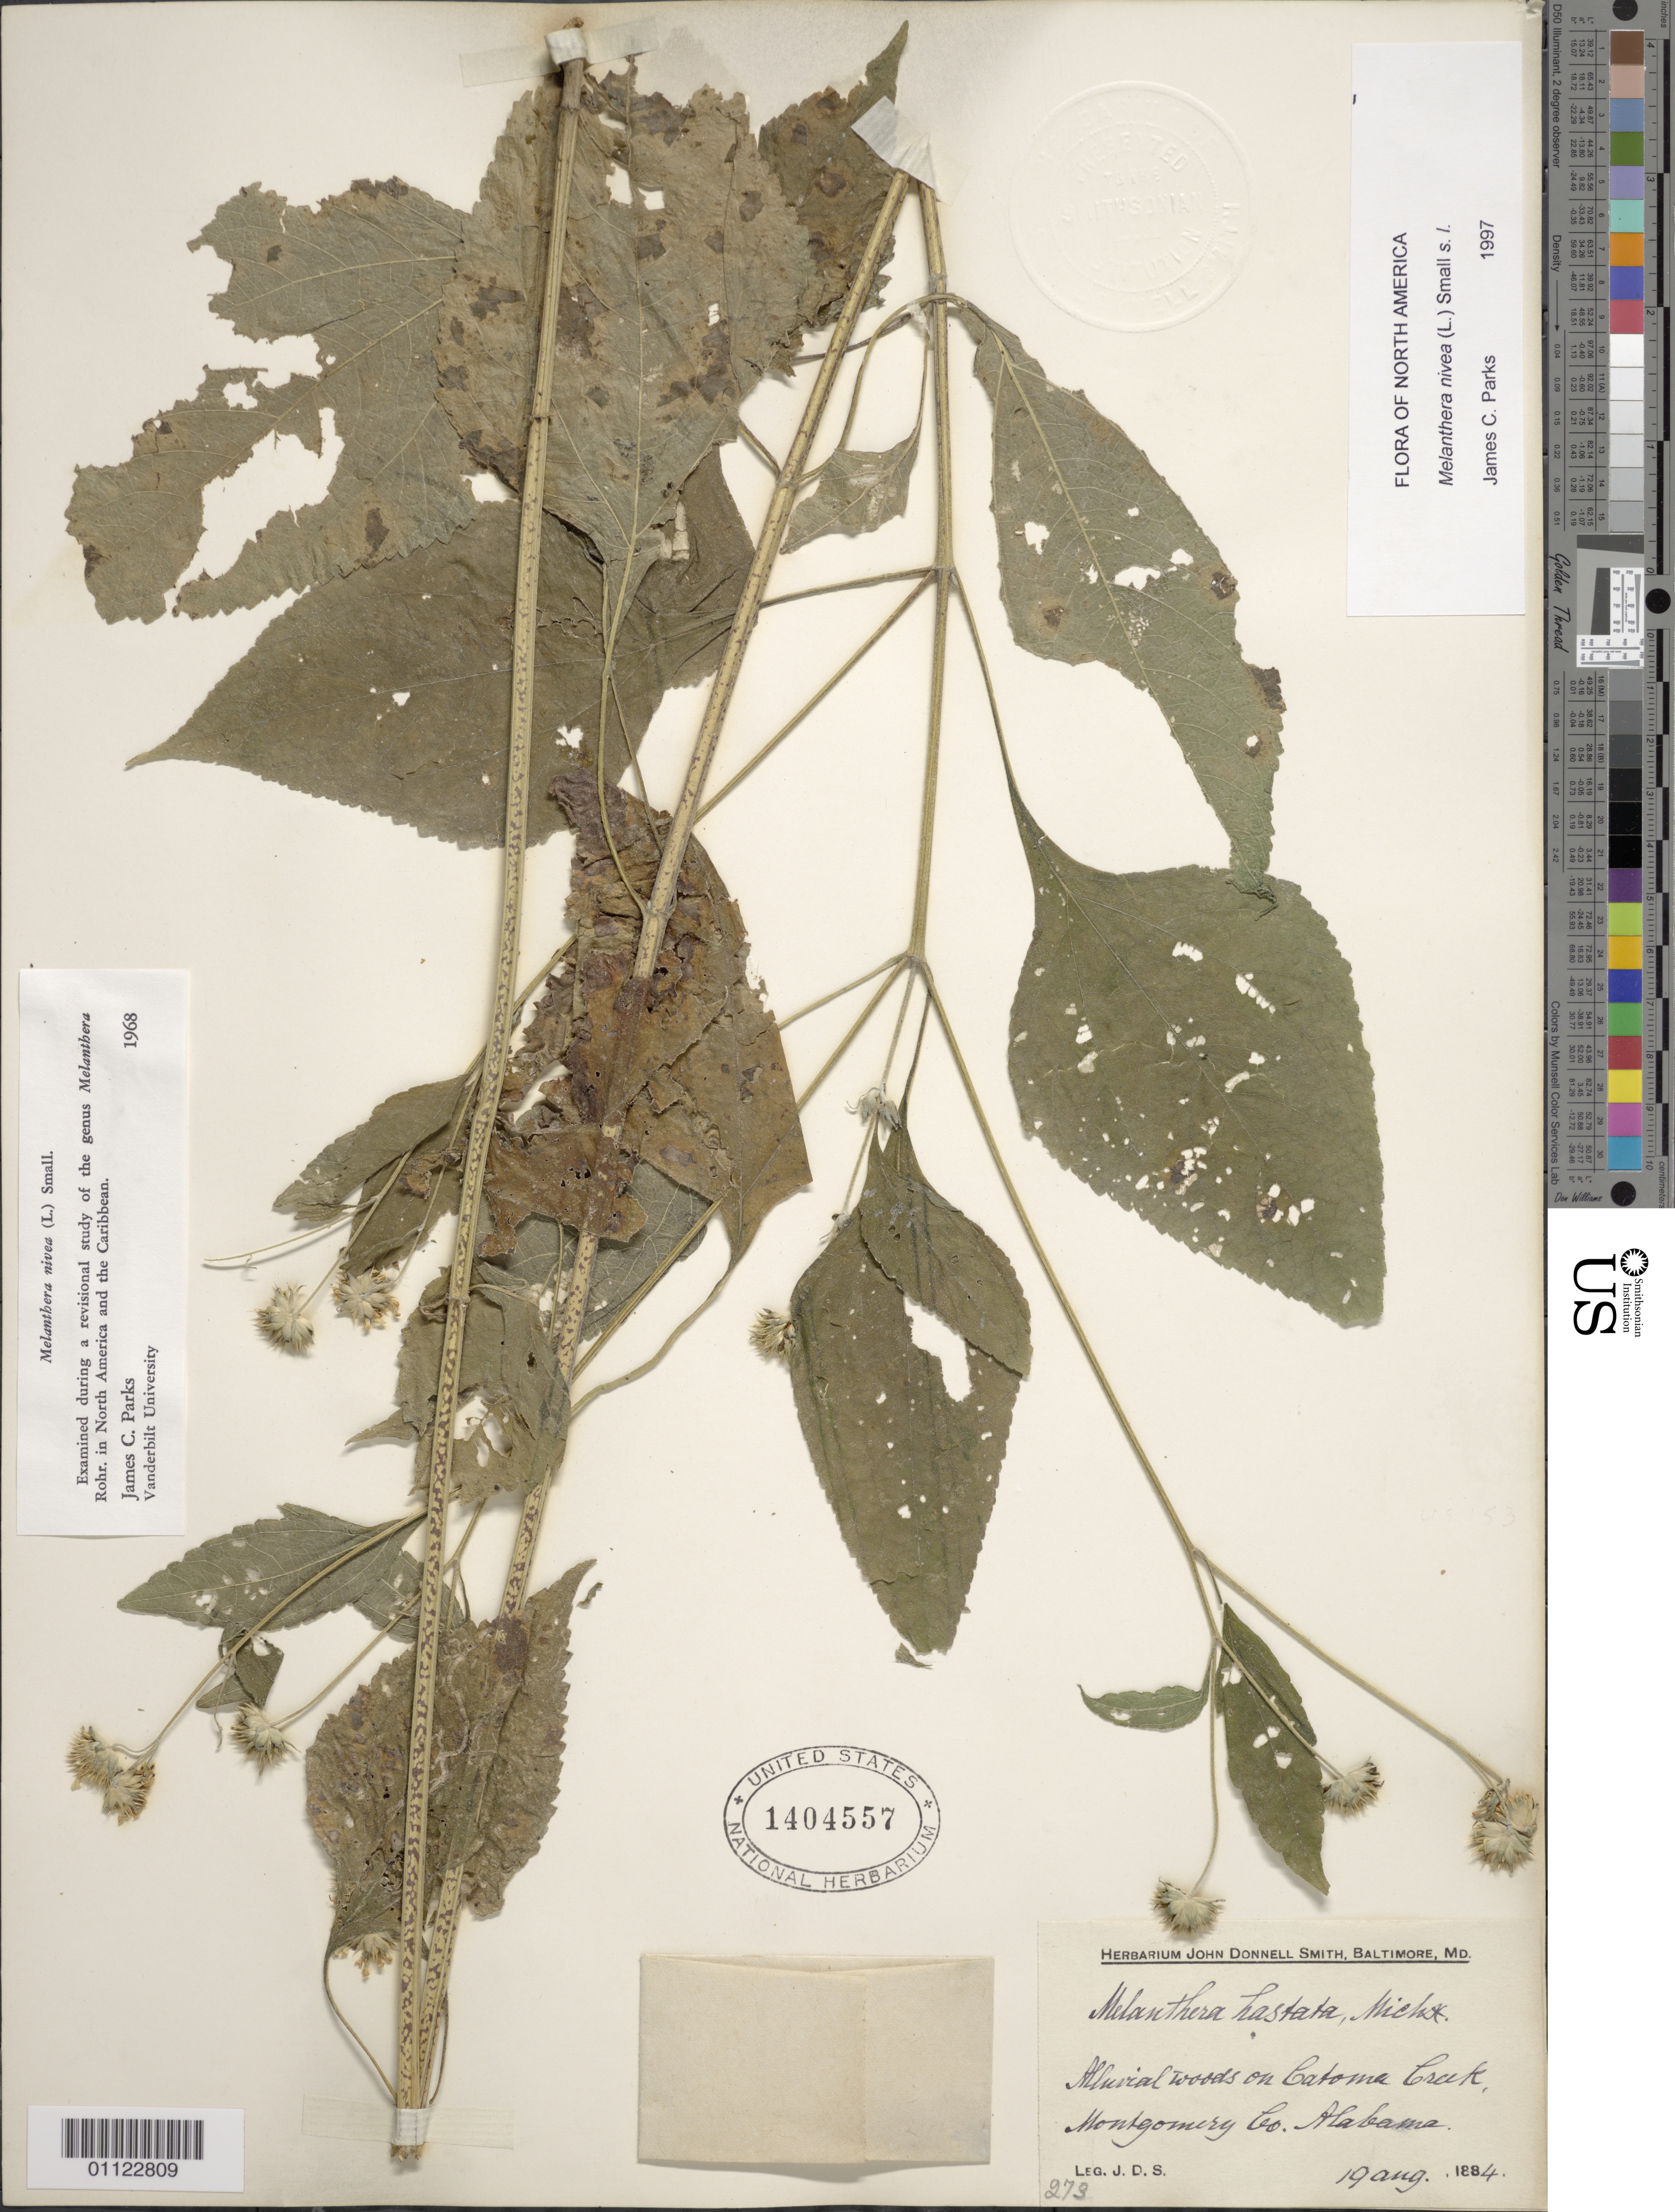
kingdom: Plantae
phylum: Tracheophyta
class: Magnoliopsida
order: Asterales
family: Asteraceae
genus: Melanthera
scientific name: Melanthera nivea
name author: (L.) Small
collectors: J. Donnell Smith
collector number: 273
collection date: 1884-08-19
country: United States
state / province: Alabama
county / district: Montgomery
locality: on Catoma Creek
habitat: Alluvial woods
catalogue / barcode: US 1404557